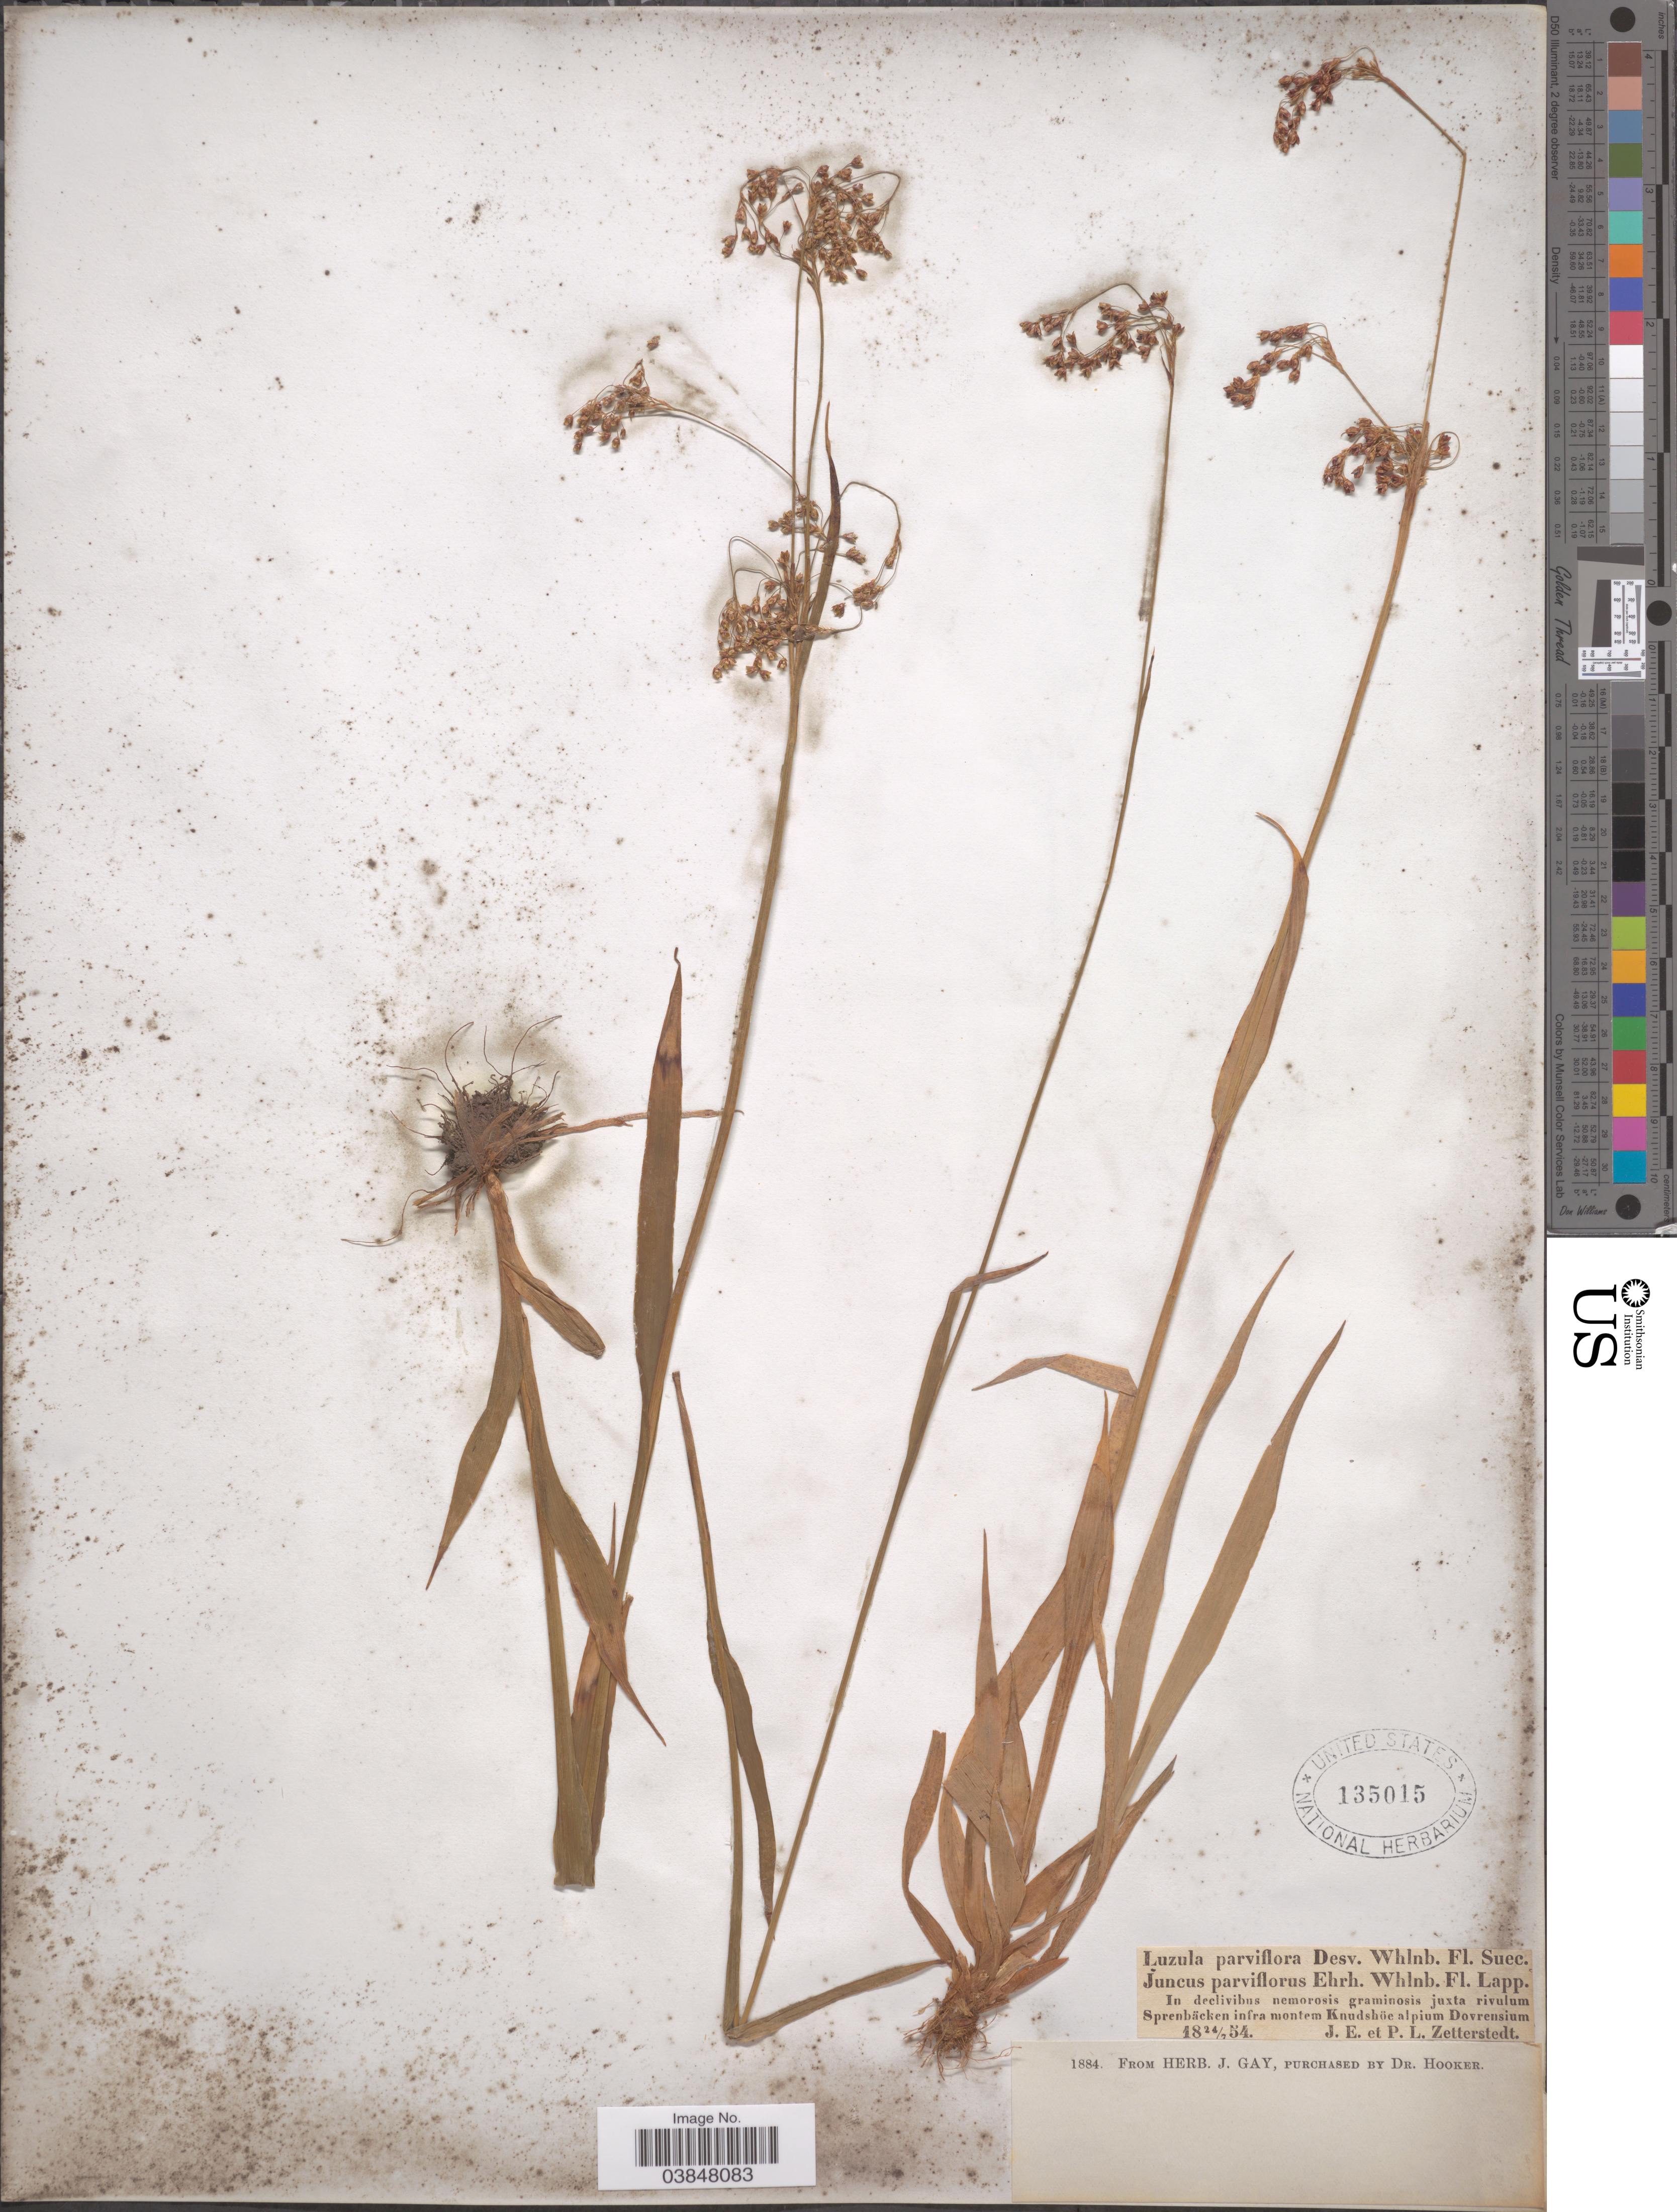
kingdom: Plantae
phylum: Tracheophyta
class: Liliopsida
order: Poales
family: Juncaceae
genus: Luzula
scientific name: Luzula parviflora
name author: (Ehrh.) Desv.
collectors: J.E. Zetterstedt & P. Zetterstedt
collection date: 1854-07-24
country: Norway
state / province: Oppland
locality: In declivibus nemorosis graminosis juxta rivulum Sprenbäcken infra montem Knudshöe alpium Dovrensium.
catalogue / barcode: US 135015